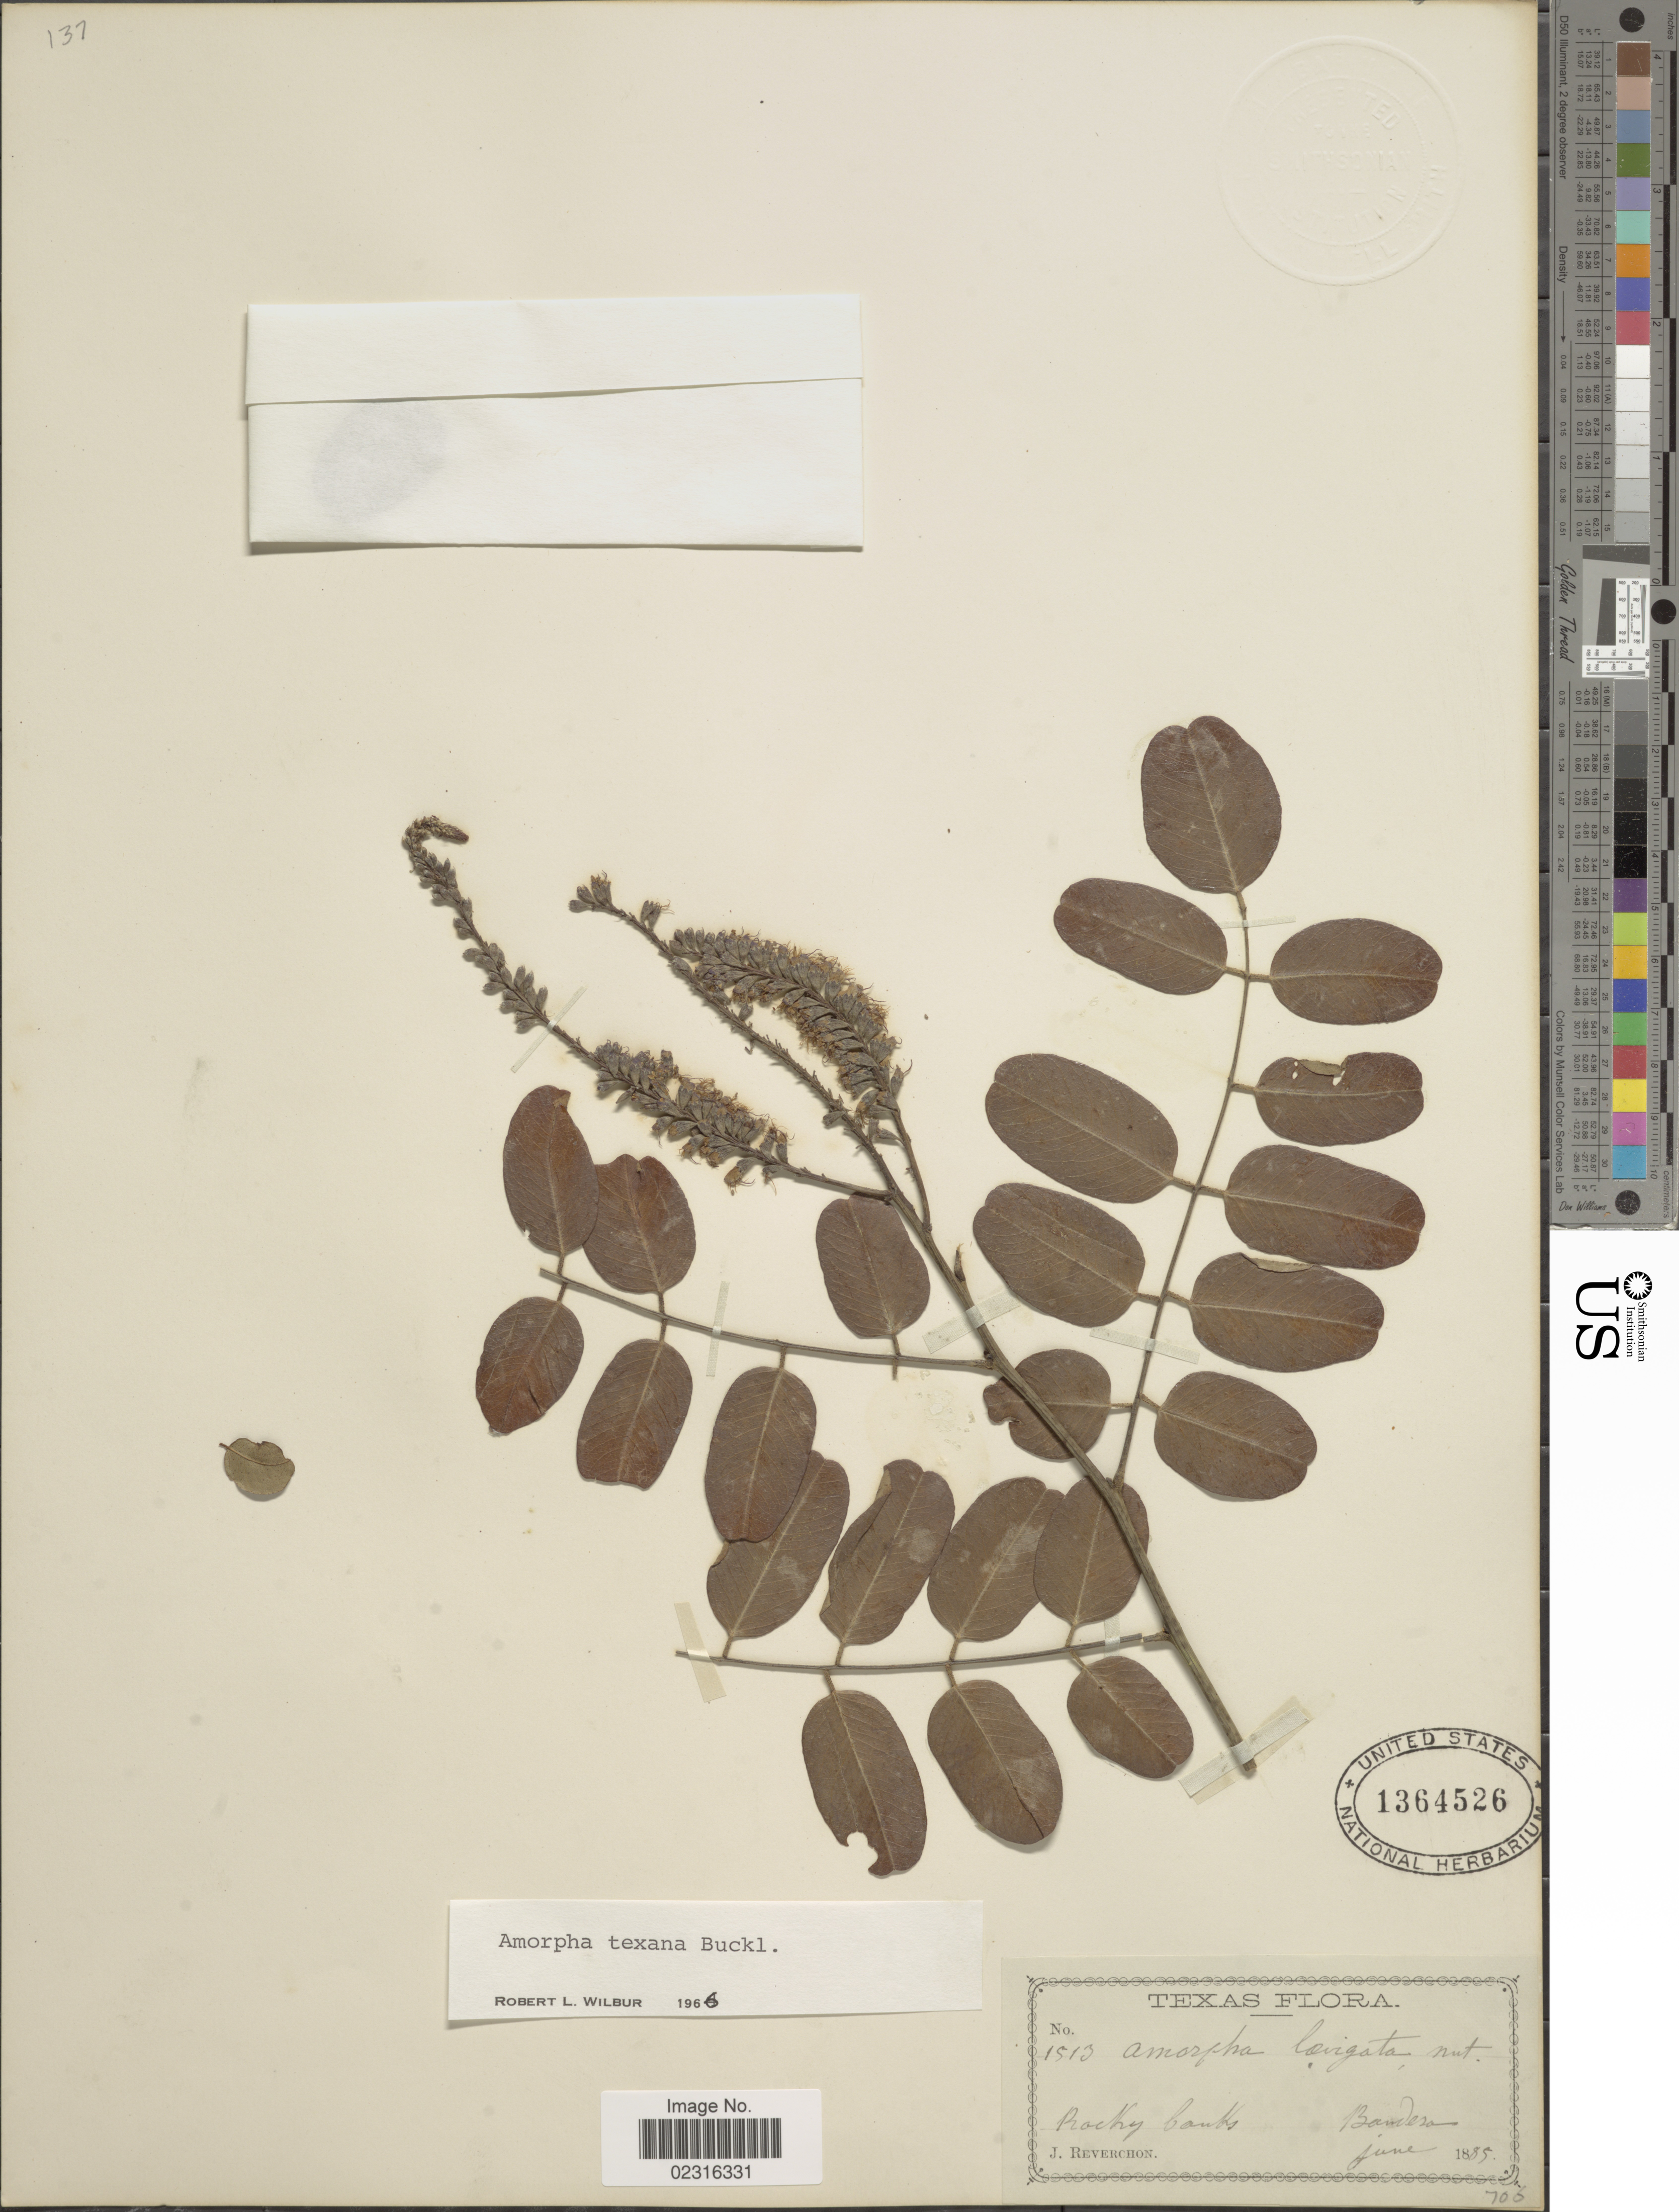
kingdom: Plantae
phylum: Tracheophyta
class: Magnoliopsida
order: Fabales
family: Fabaceae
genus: Amorpha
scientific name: Amorpha texana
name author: Buckley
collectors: J. Reverchon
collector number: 1513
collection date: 1885-06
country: United States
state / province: Texas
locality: Rocky banks, Bandera.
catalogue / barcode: US 1364526